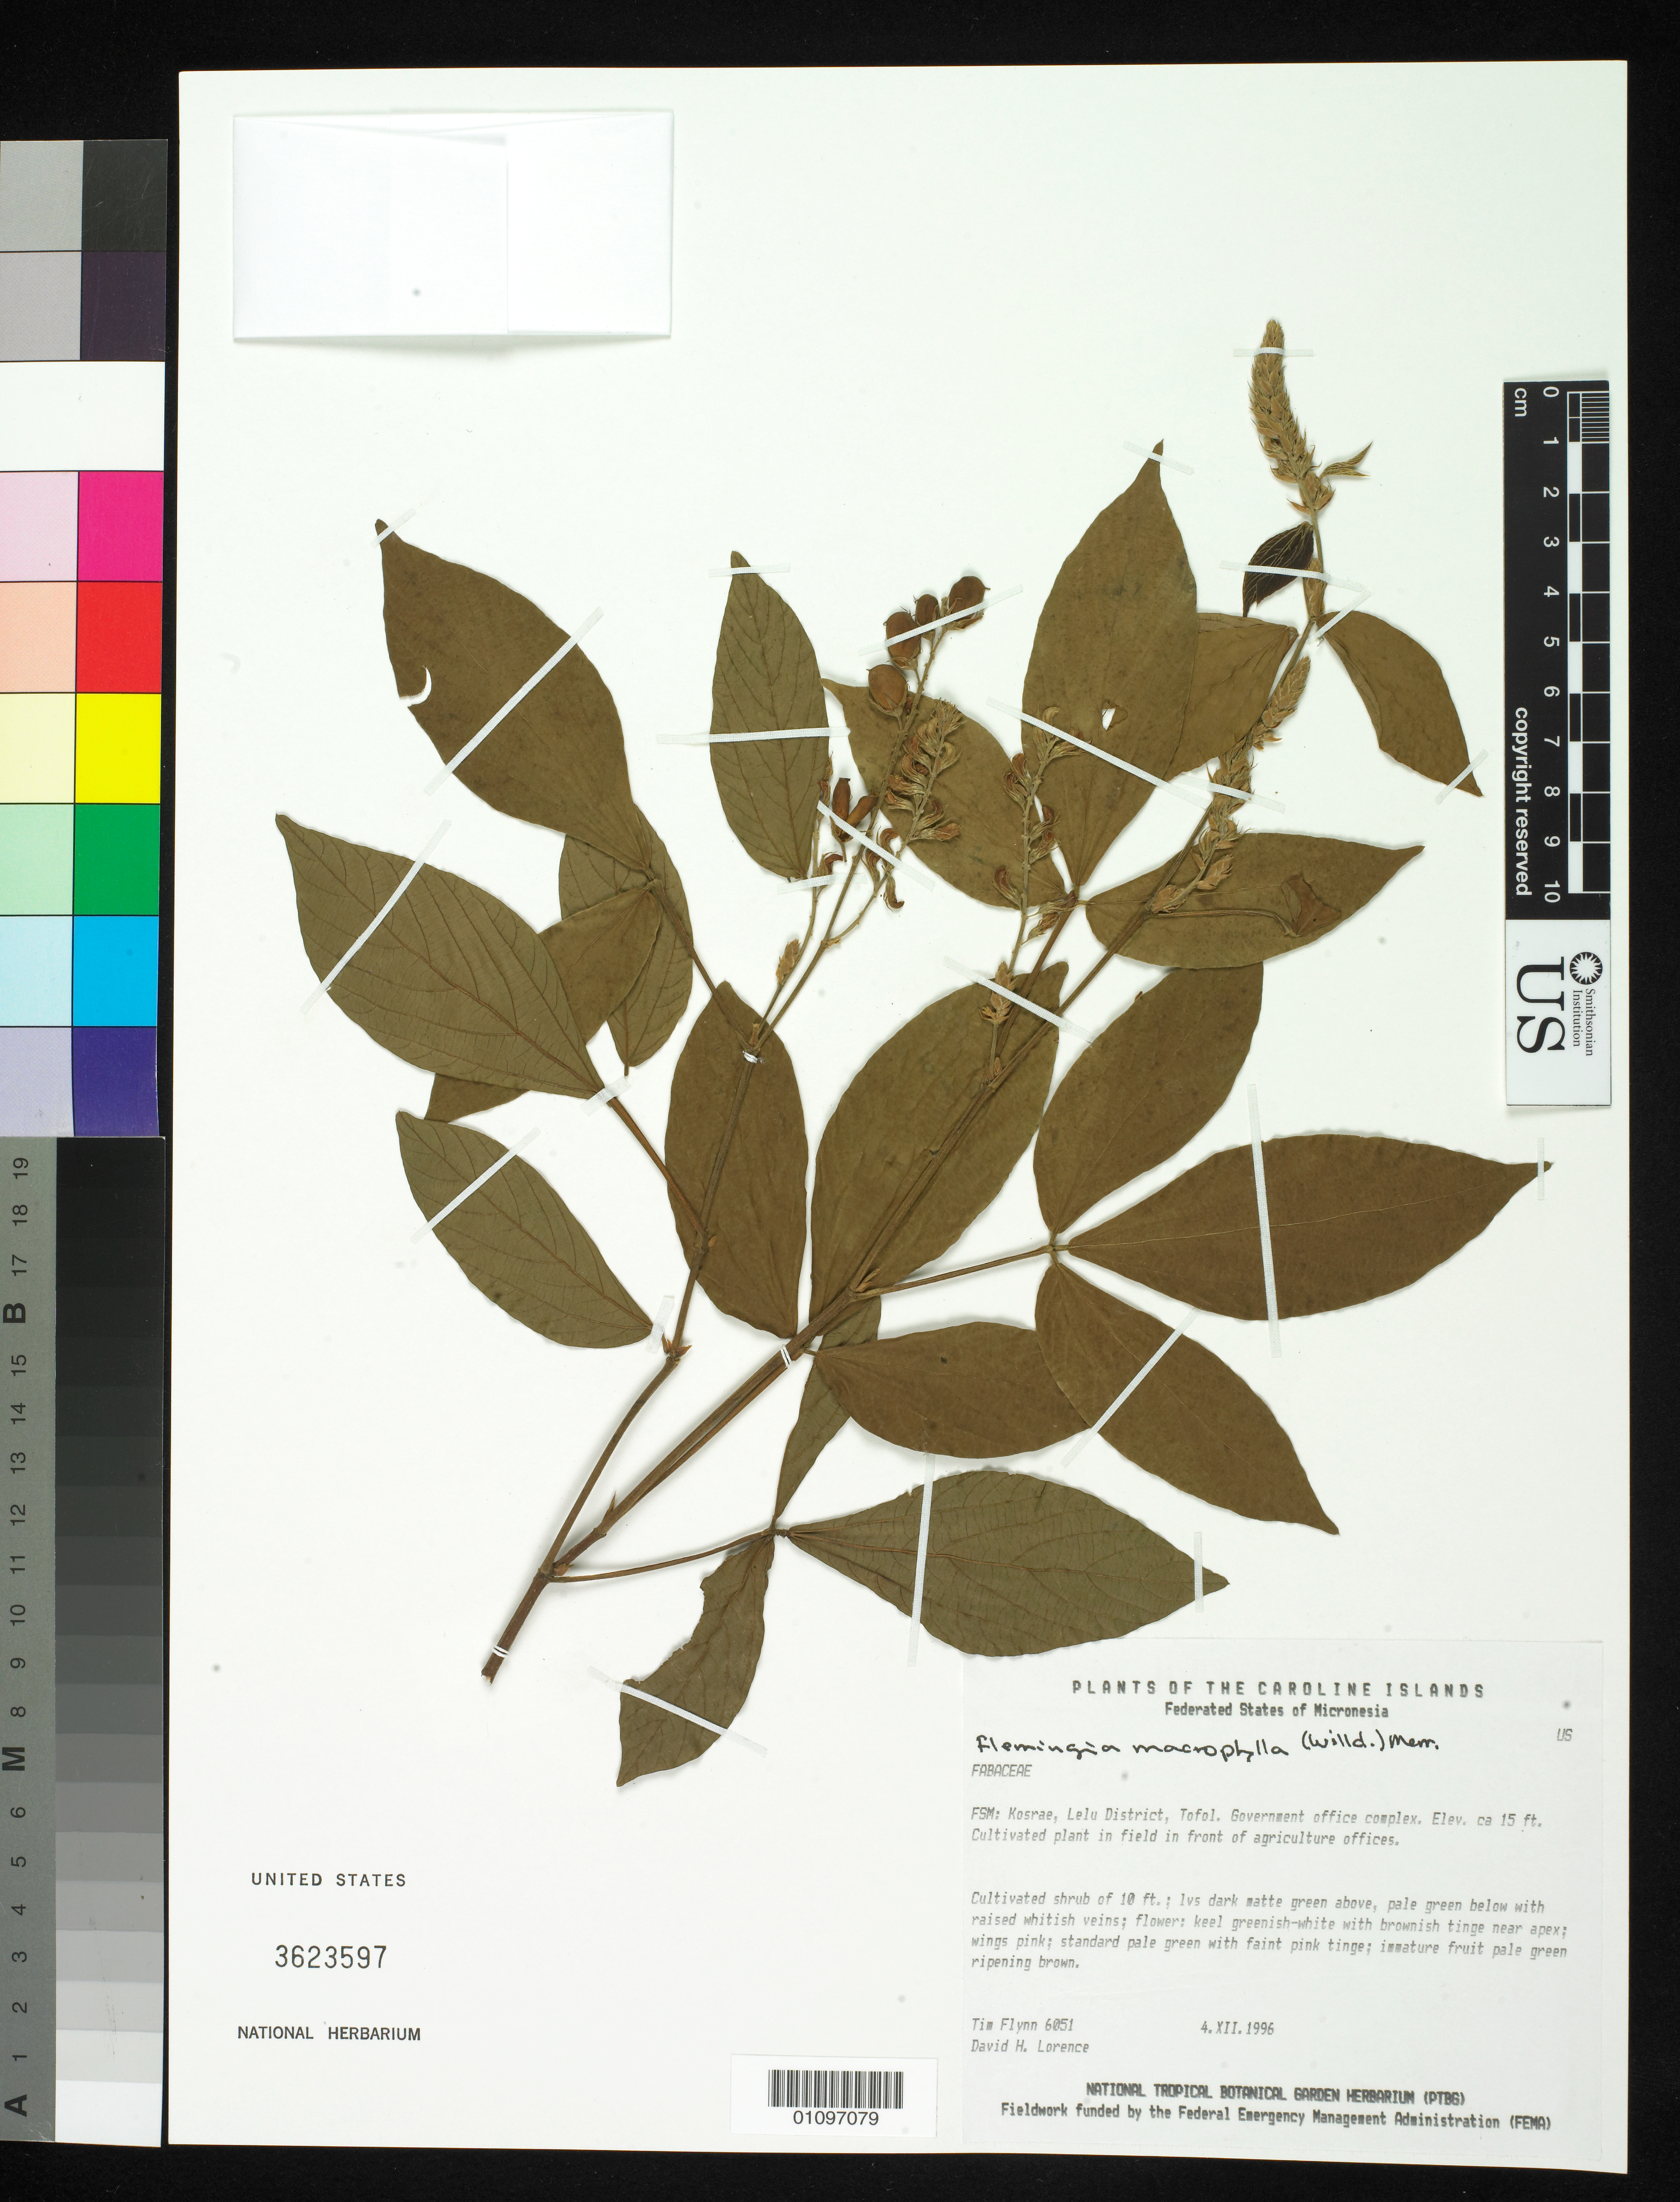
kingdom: Plantae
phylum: Tracheophyta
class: Magnoliopsida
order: Fabales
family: Fabaceae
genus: Flemingia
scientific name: Flemingia macrophylla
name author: (Willd.) Kuntze ex Merr.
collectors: T. W. Flynn & D. Lorence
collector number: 6051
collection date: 1996-12-04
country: Micronesia, Federated States of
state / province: Kosrae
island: Kosrae [Kusaie]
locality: Lelu District, Tofol. government office complex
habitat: Cultivated in front of offices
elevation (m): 5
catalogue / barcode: US 3623597